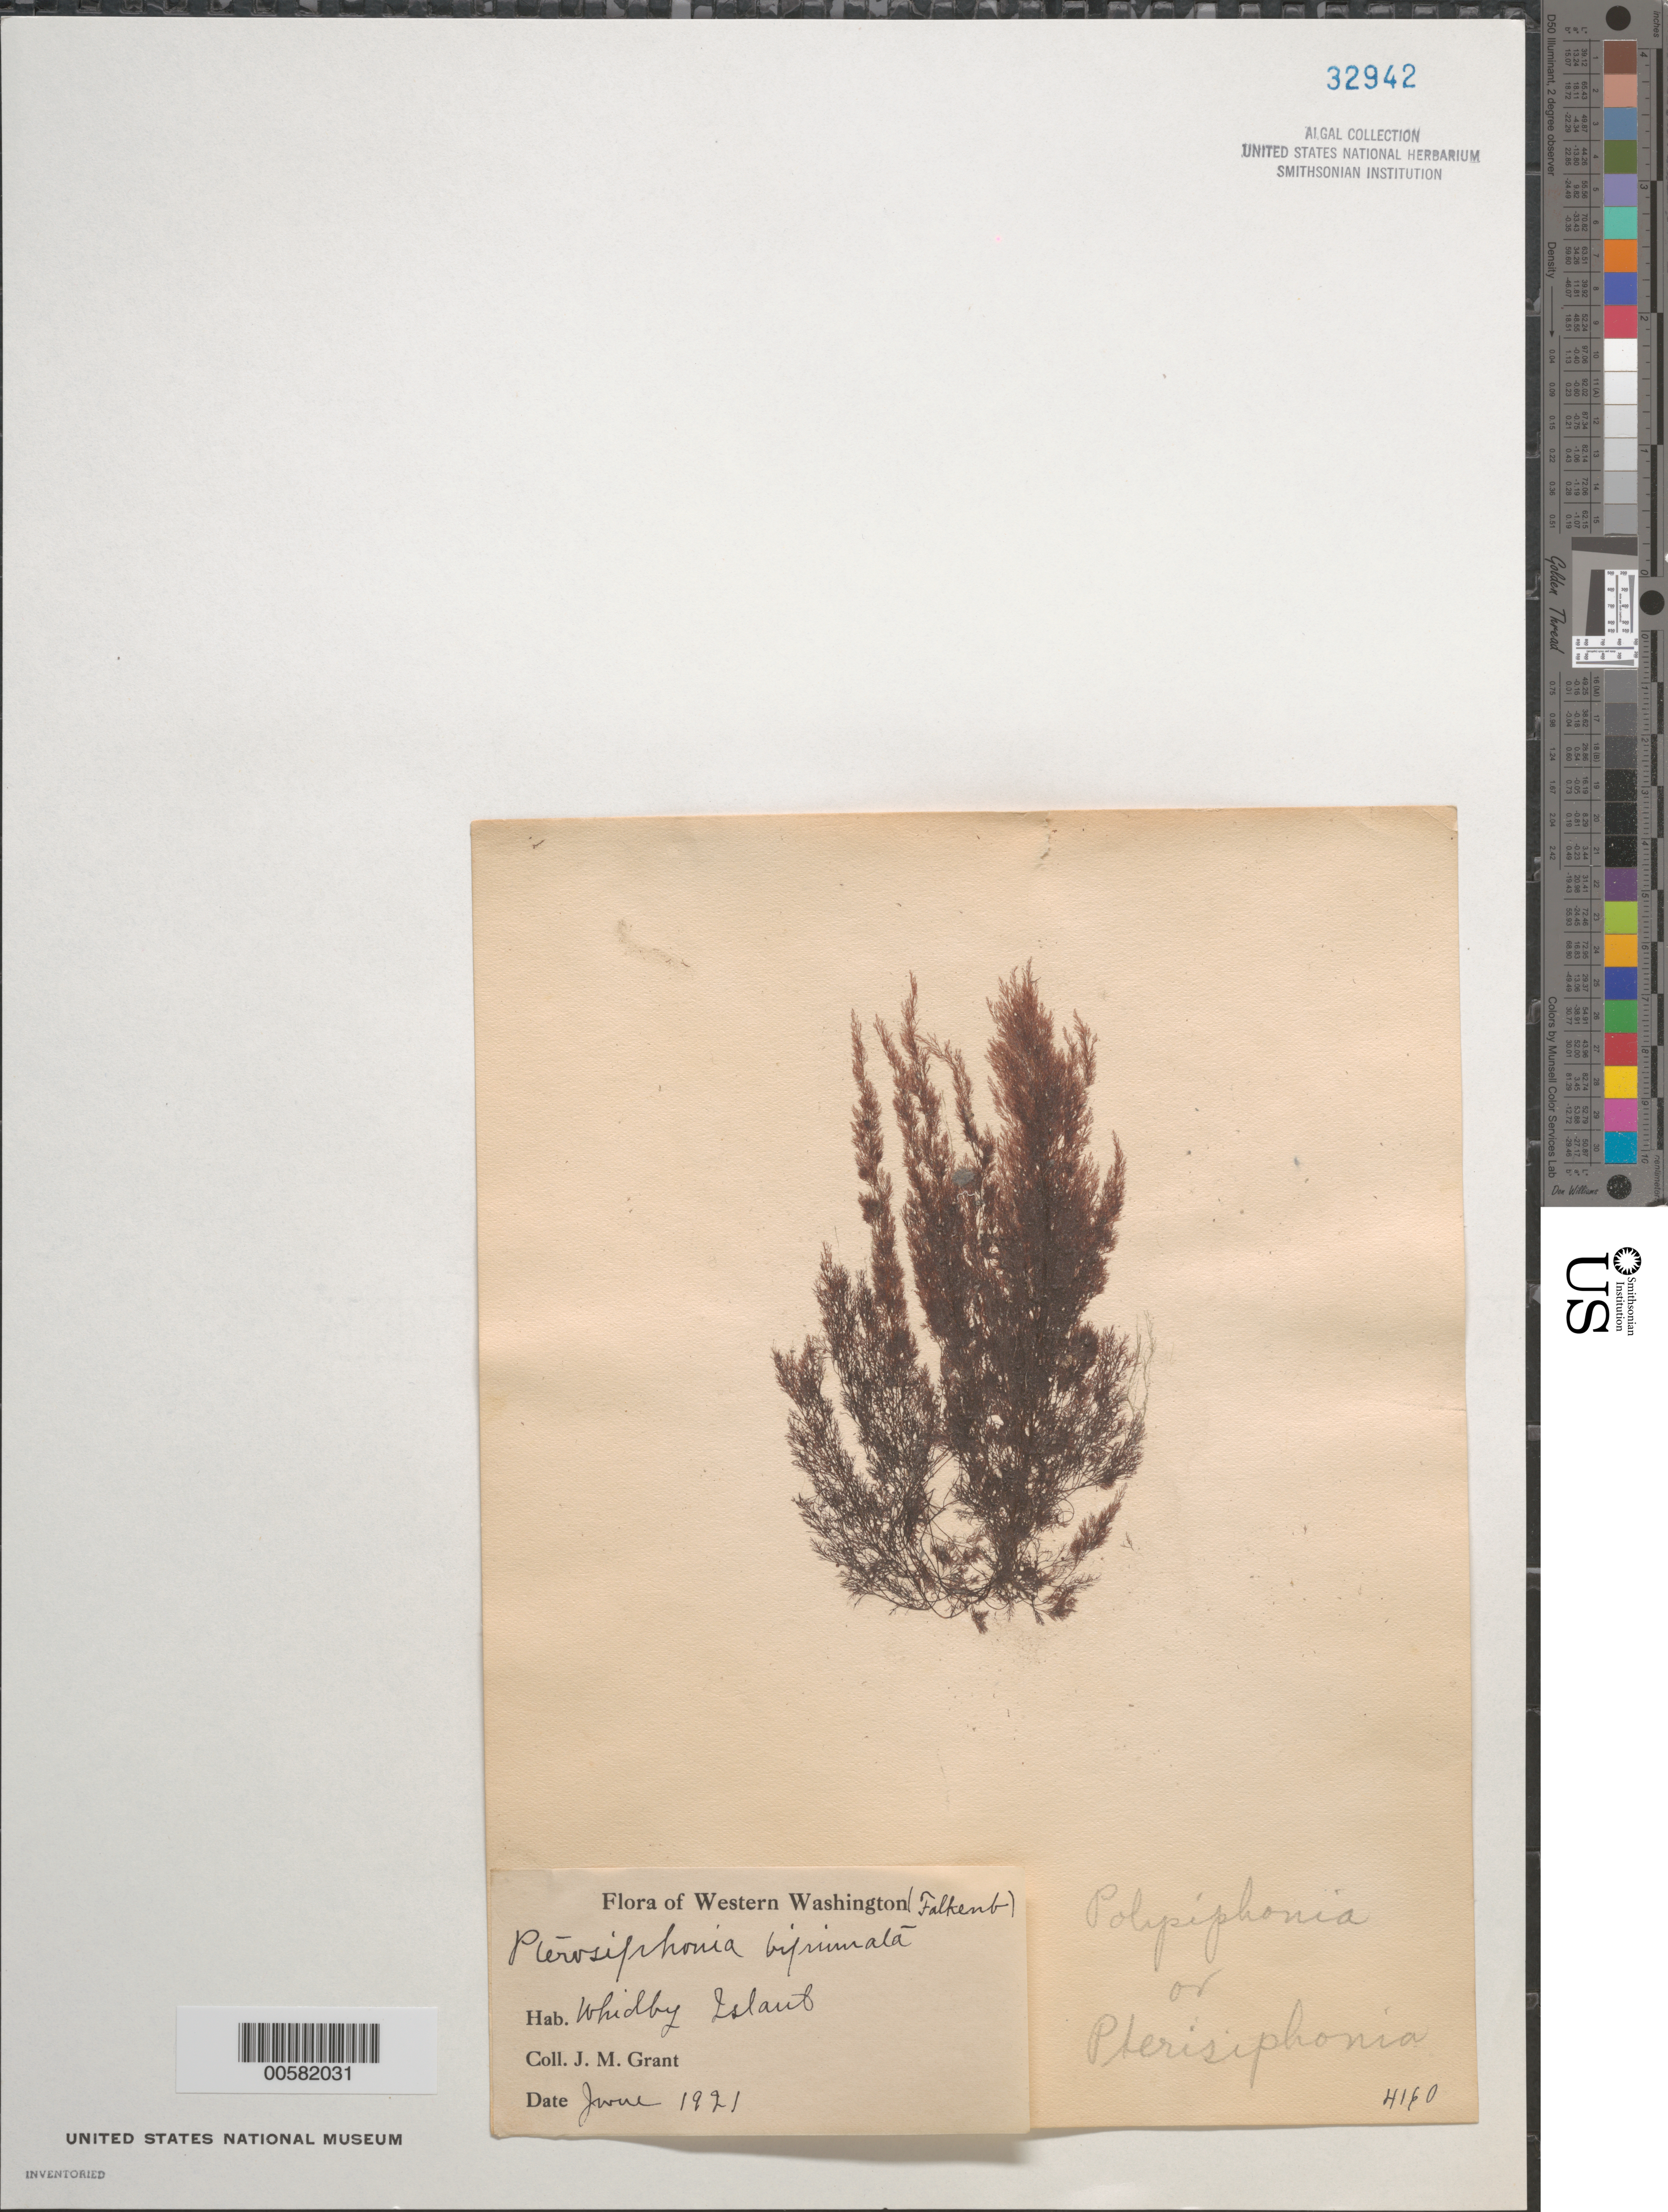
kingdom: Plantae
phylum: Rhodophyta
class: Florideophyceae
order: Ceramiales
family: Rhodomelaceae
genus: Savoiea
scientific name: Savoiea bipinnata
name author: (Postels & Rupr.) M.J. Wynne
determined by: Algae name updating Project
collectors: J. M. Grant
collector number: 4160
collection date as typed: Jun 1921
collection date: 1921-06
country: United States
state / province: Washington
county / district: Island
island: Whidbey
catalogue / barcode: US 32942